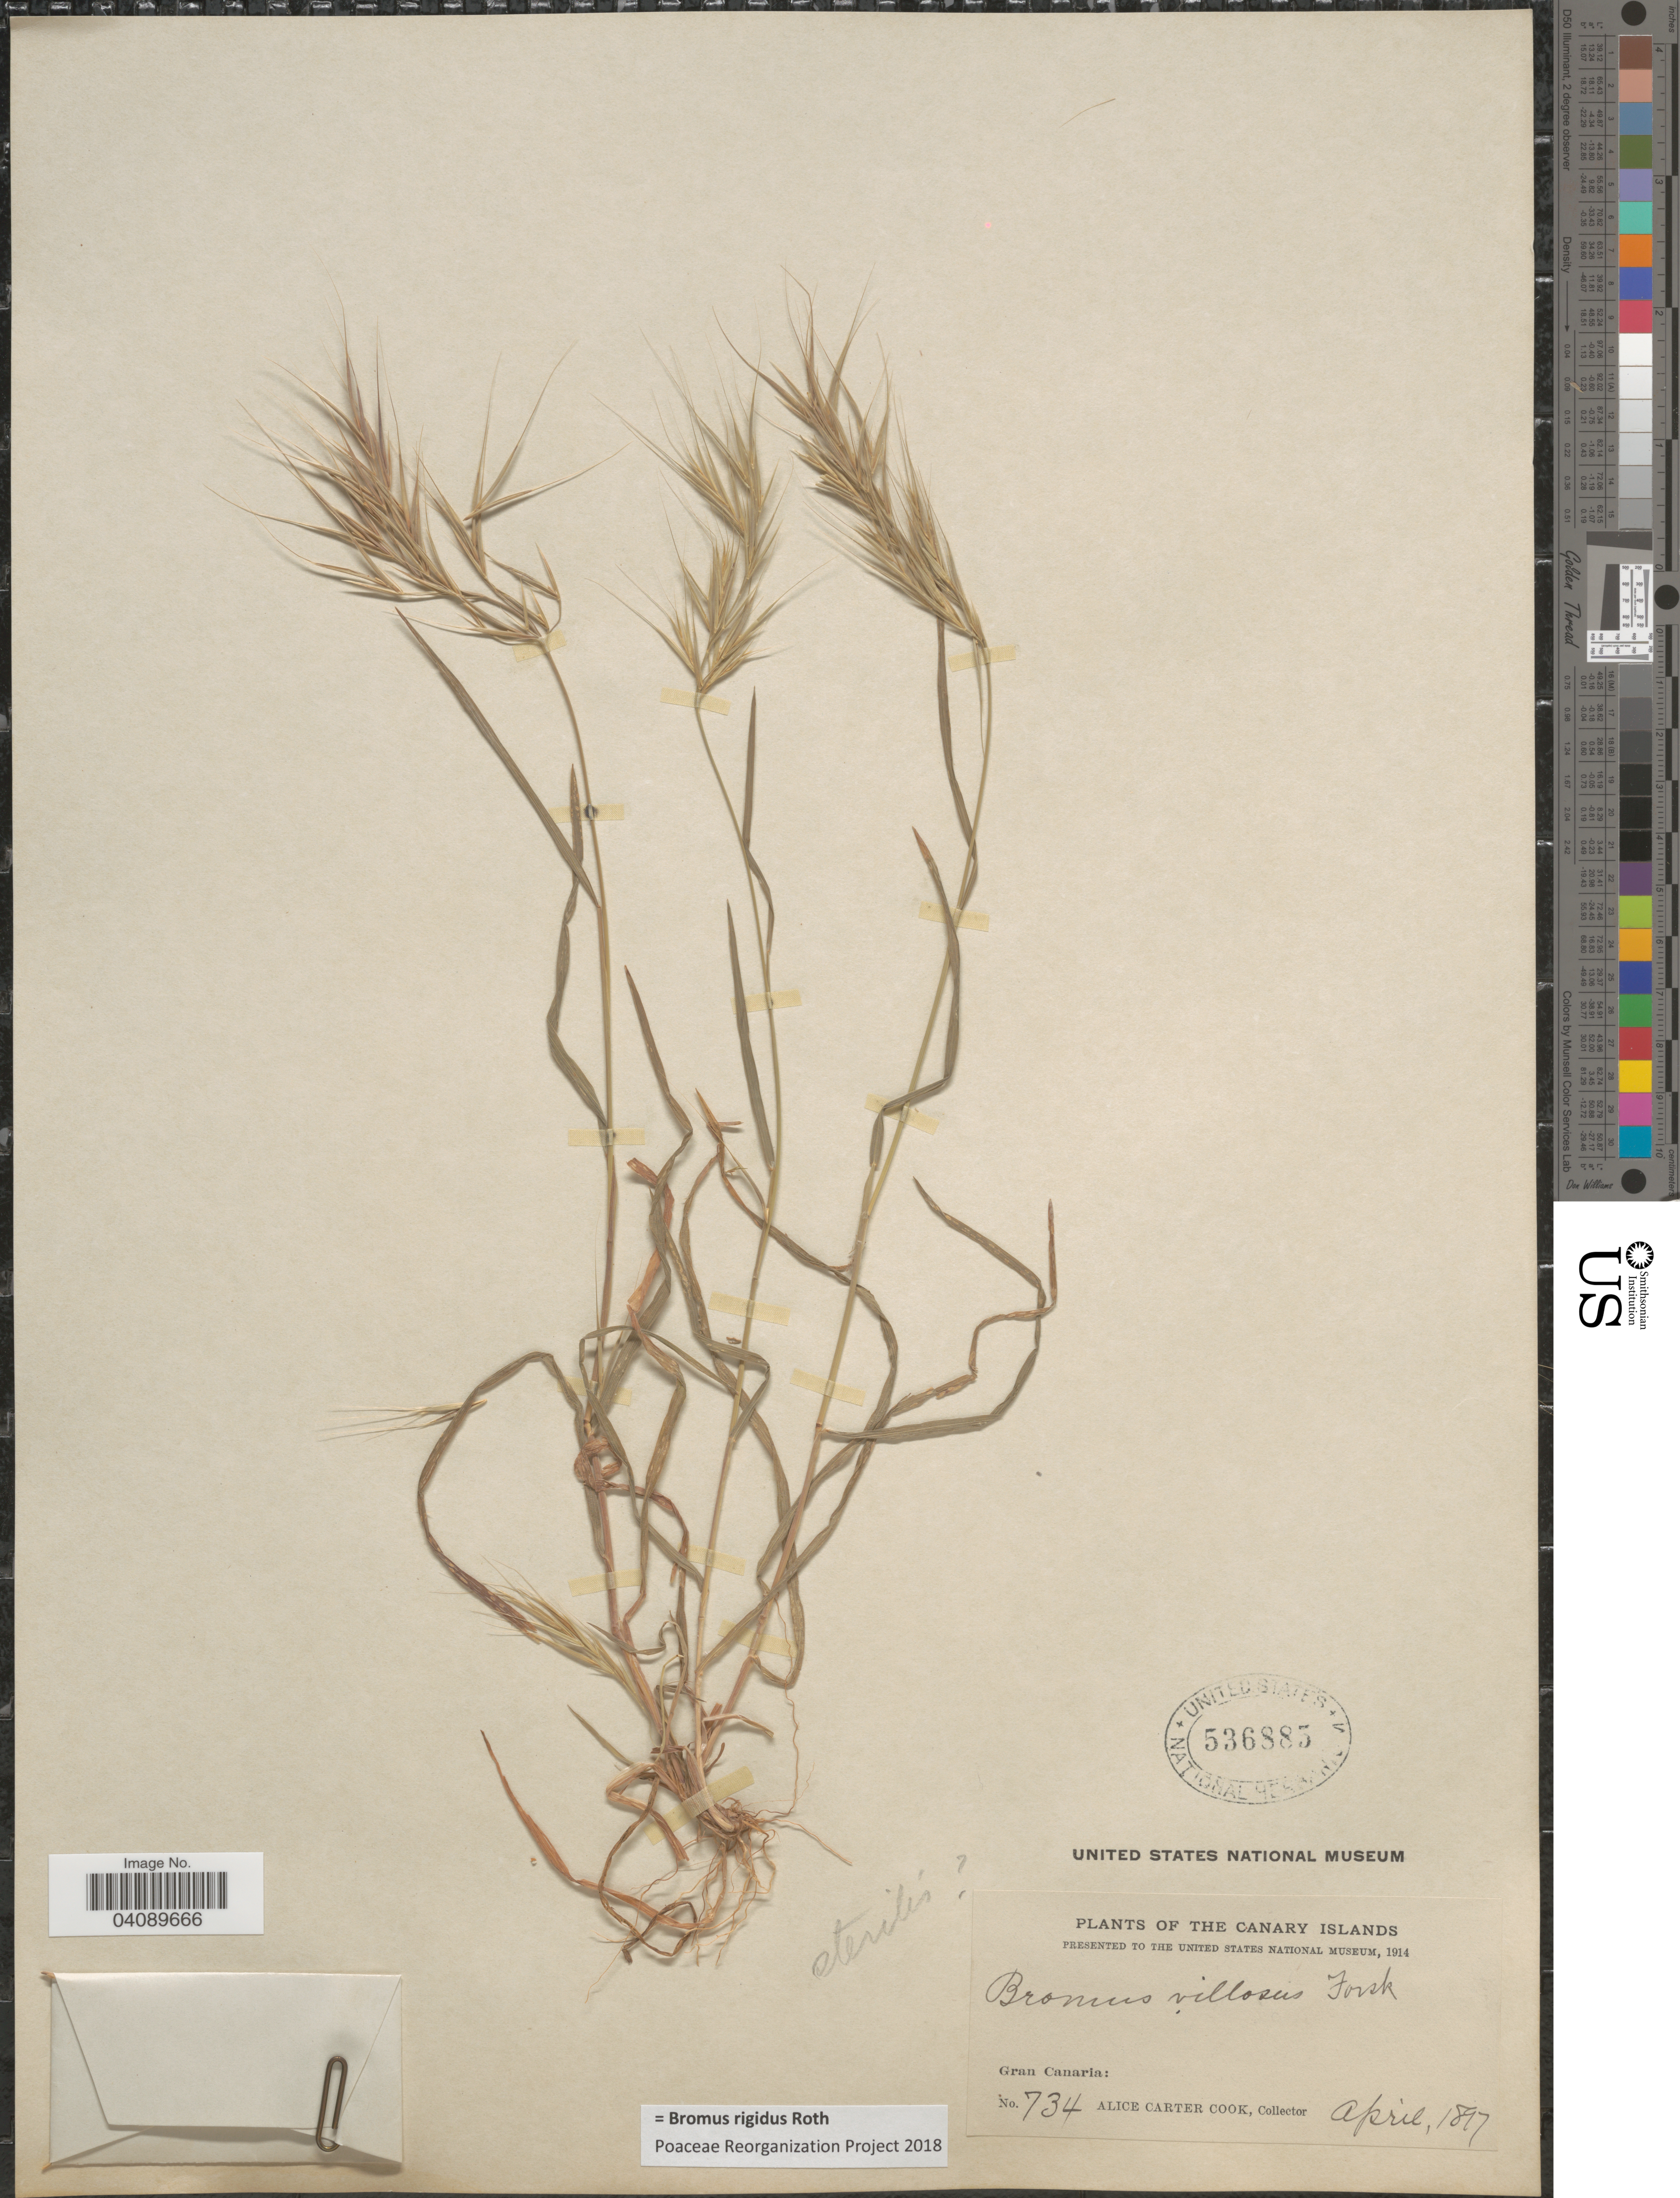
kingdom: Plantae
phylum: Tracheophyta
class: Liliopsida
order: Poales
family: Poaceae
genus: Bromus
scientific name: Bromus rigidus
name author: Roth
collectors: Alice C. Cook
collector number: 734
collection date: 1897-04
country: Spain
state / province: Canarias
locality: The Canary Islands. Gran Canaria.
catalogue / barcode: US 536885